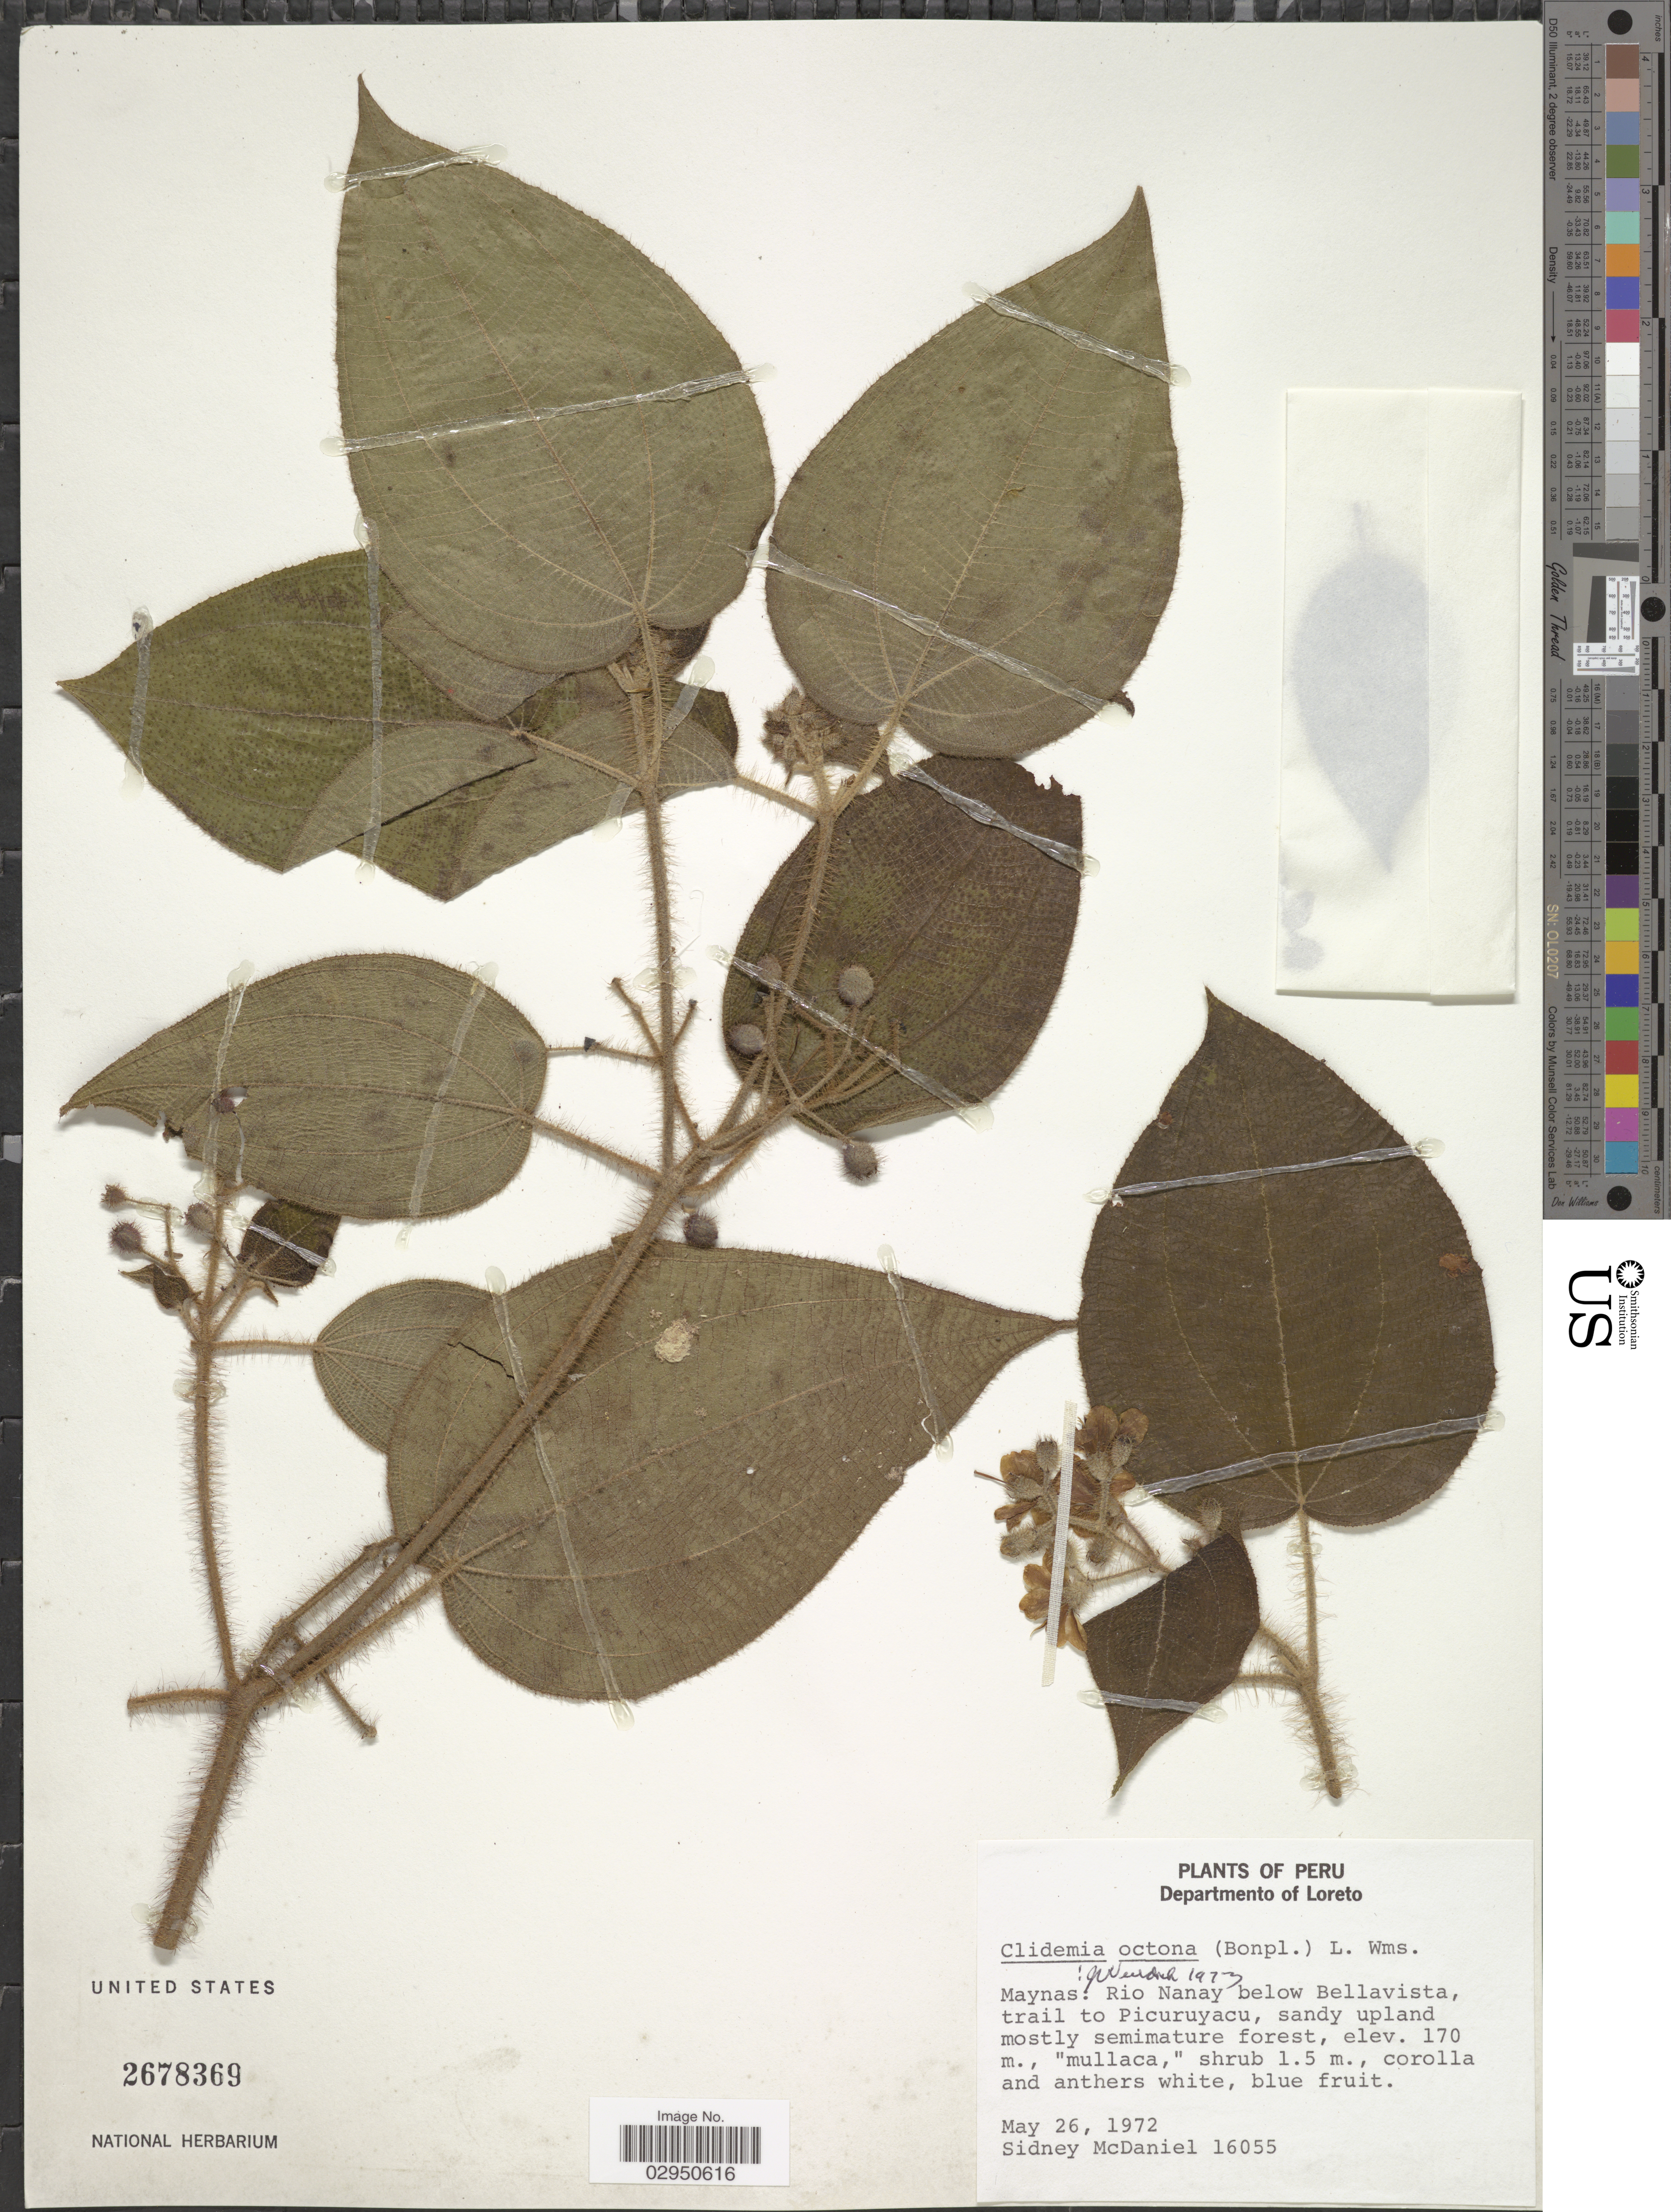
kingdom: Plantae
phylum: Tracheophyta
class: Magnoliopsida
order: Myrtales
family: Melastomataceae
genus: Clidemia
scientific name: Clidemia octona subsp. octona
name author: (Bonpl.) L.O. Williams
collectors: S. McDaniel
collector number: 16055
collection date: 1972-05-26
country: Peru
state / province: Loreto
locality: Departmento of Loreto. Maynas: Rio Nanay below Bellavista, trail to Picuruyacu.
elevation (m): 170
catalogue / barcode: US 2678369